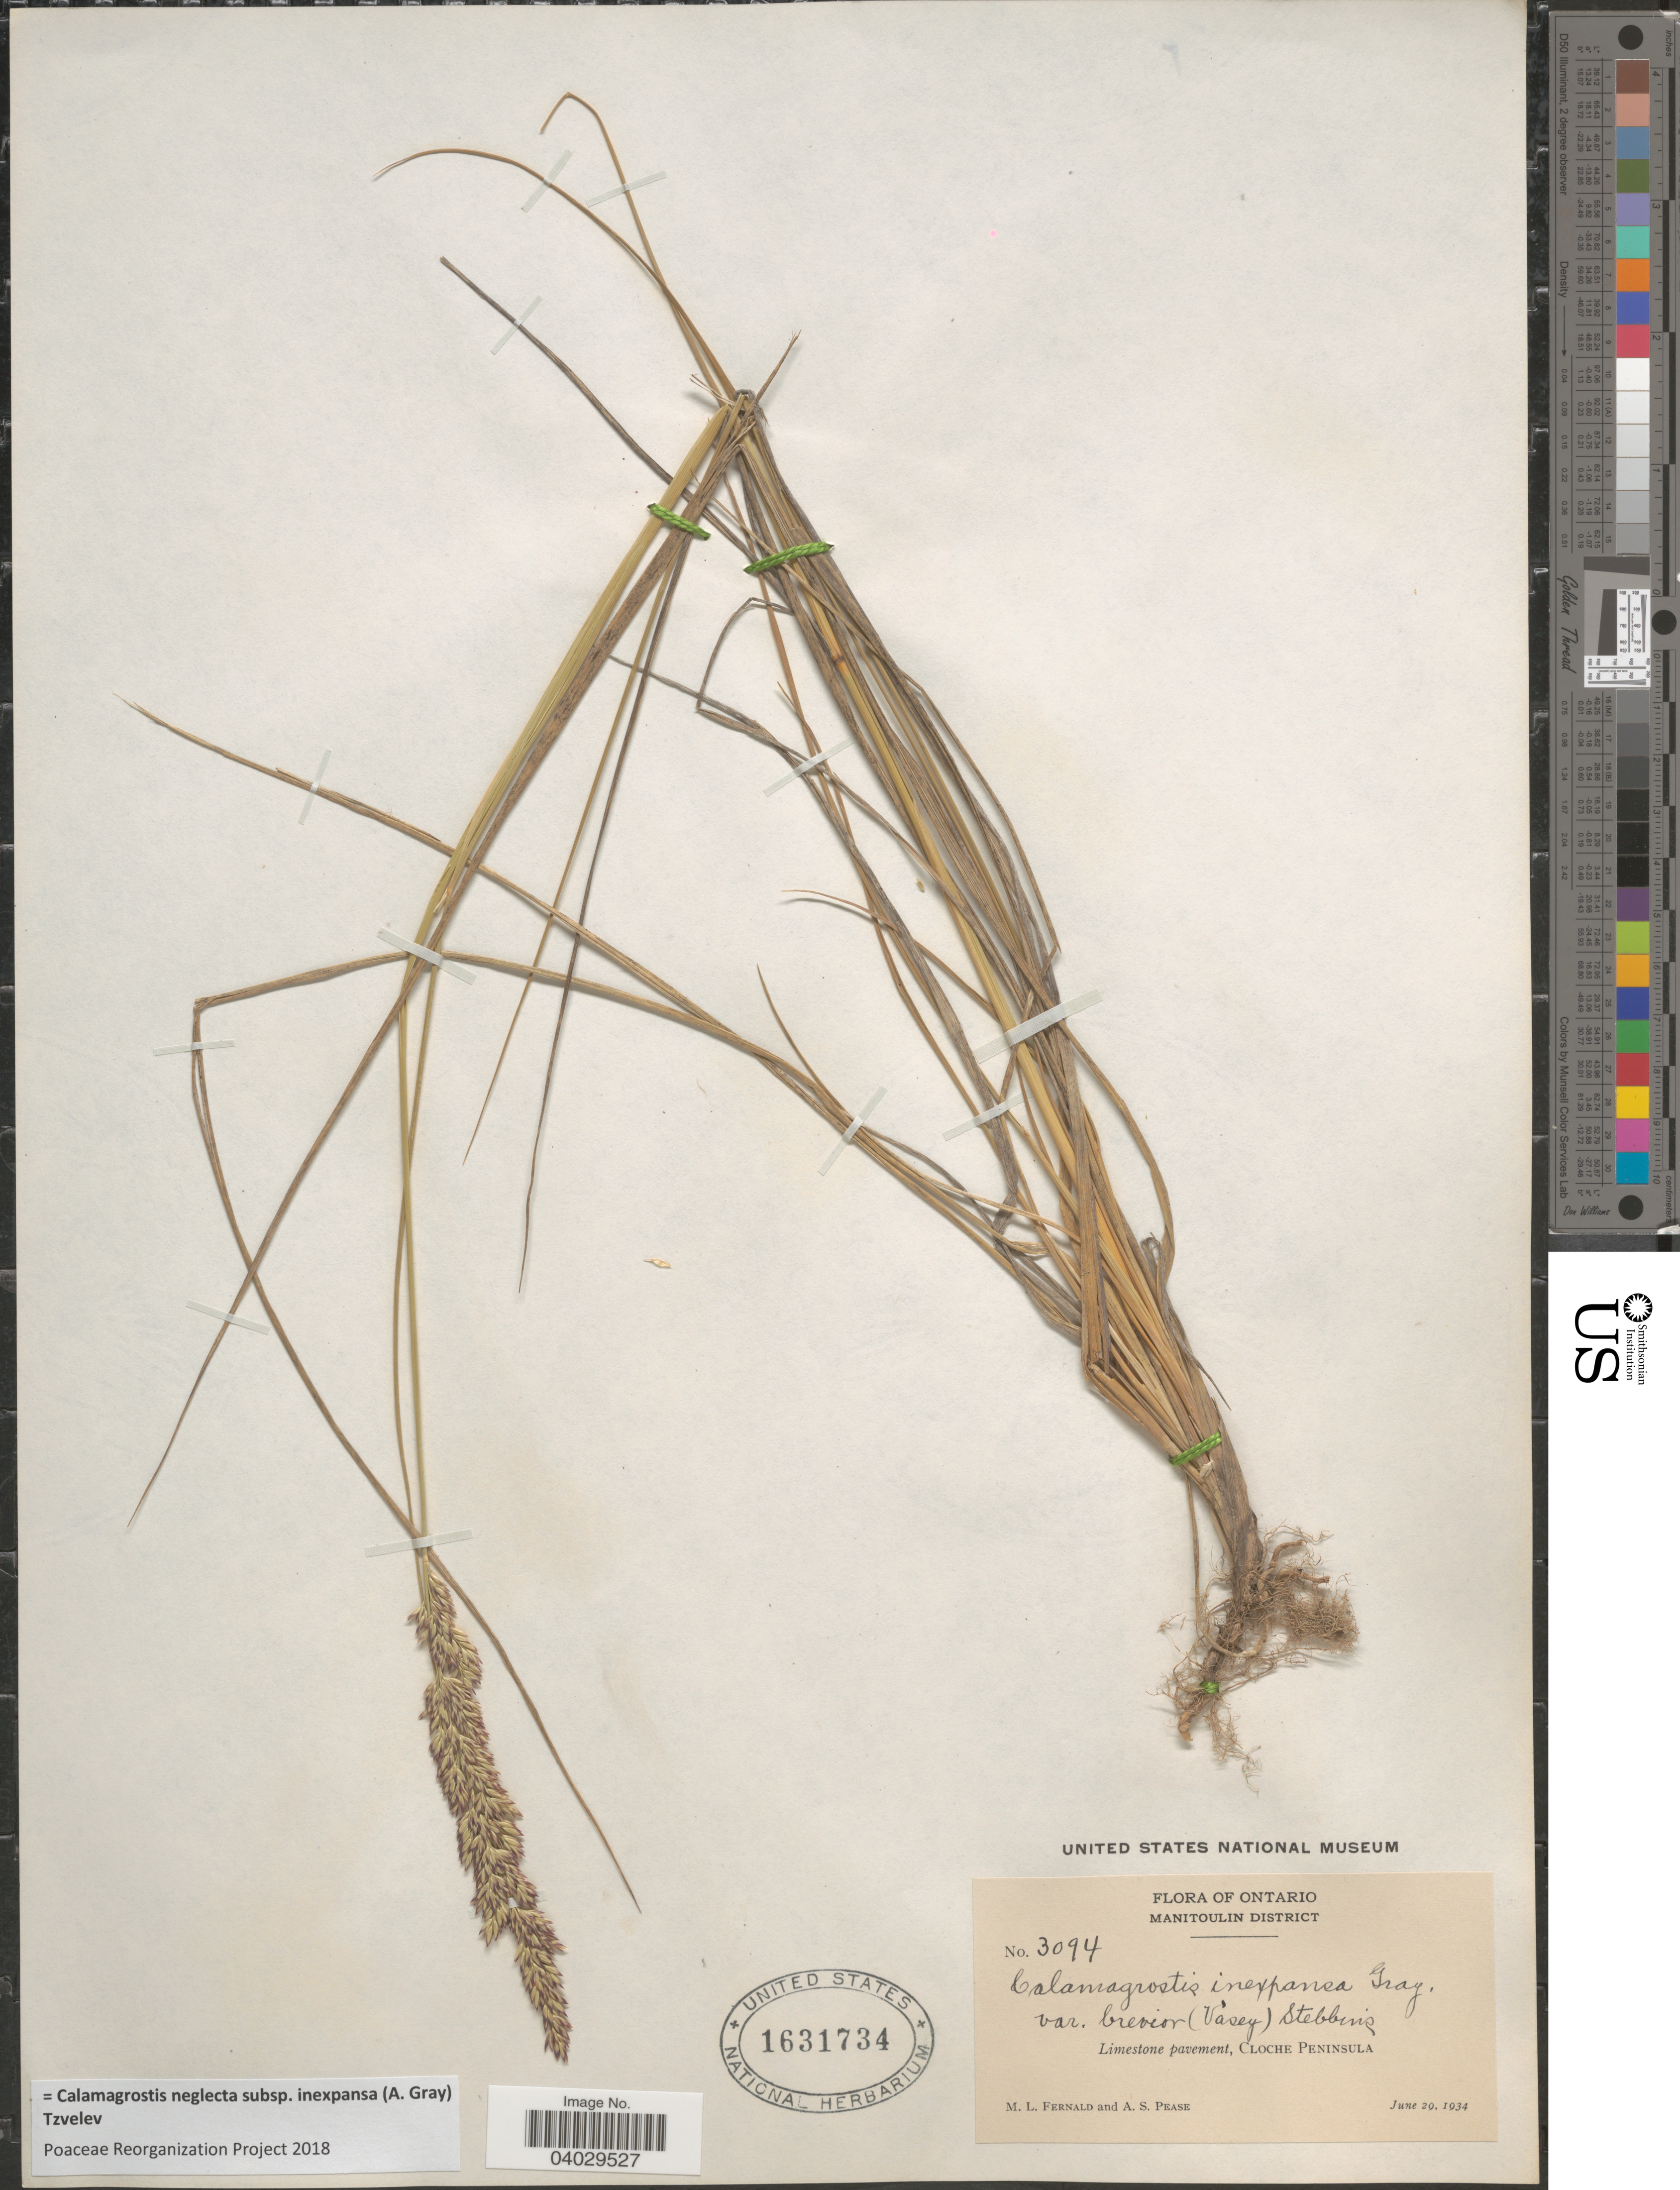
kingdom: Plantae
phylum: Tracheophyta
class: Liliopsida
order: Poales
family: Poaceae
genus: Calamagrostis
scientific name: Calamagrostis neglecta subsp. inexpansa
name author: (A. Gray) Tzvelev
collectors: M. L. Fernald & A. S. Pease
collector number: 3094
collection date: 1934-06-29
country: Canada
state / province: Ontario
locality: Manitoulin District. Limestone pavement, Cloche Peninsula.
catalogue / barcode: US 1631734